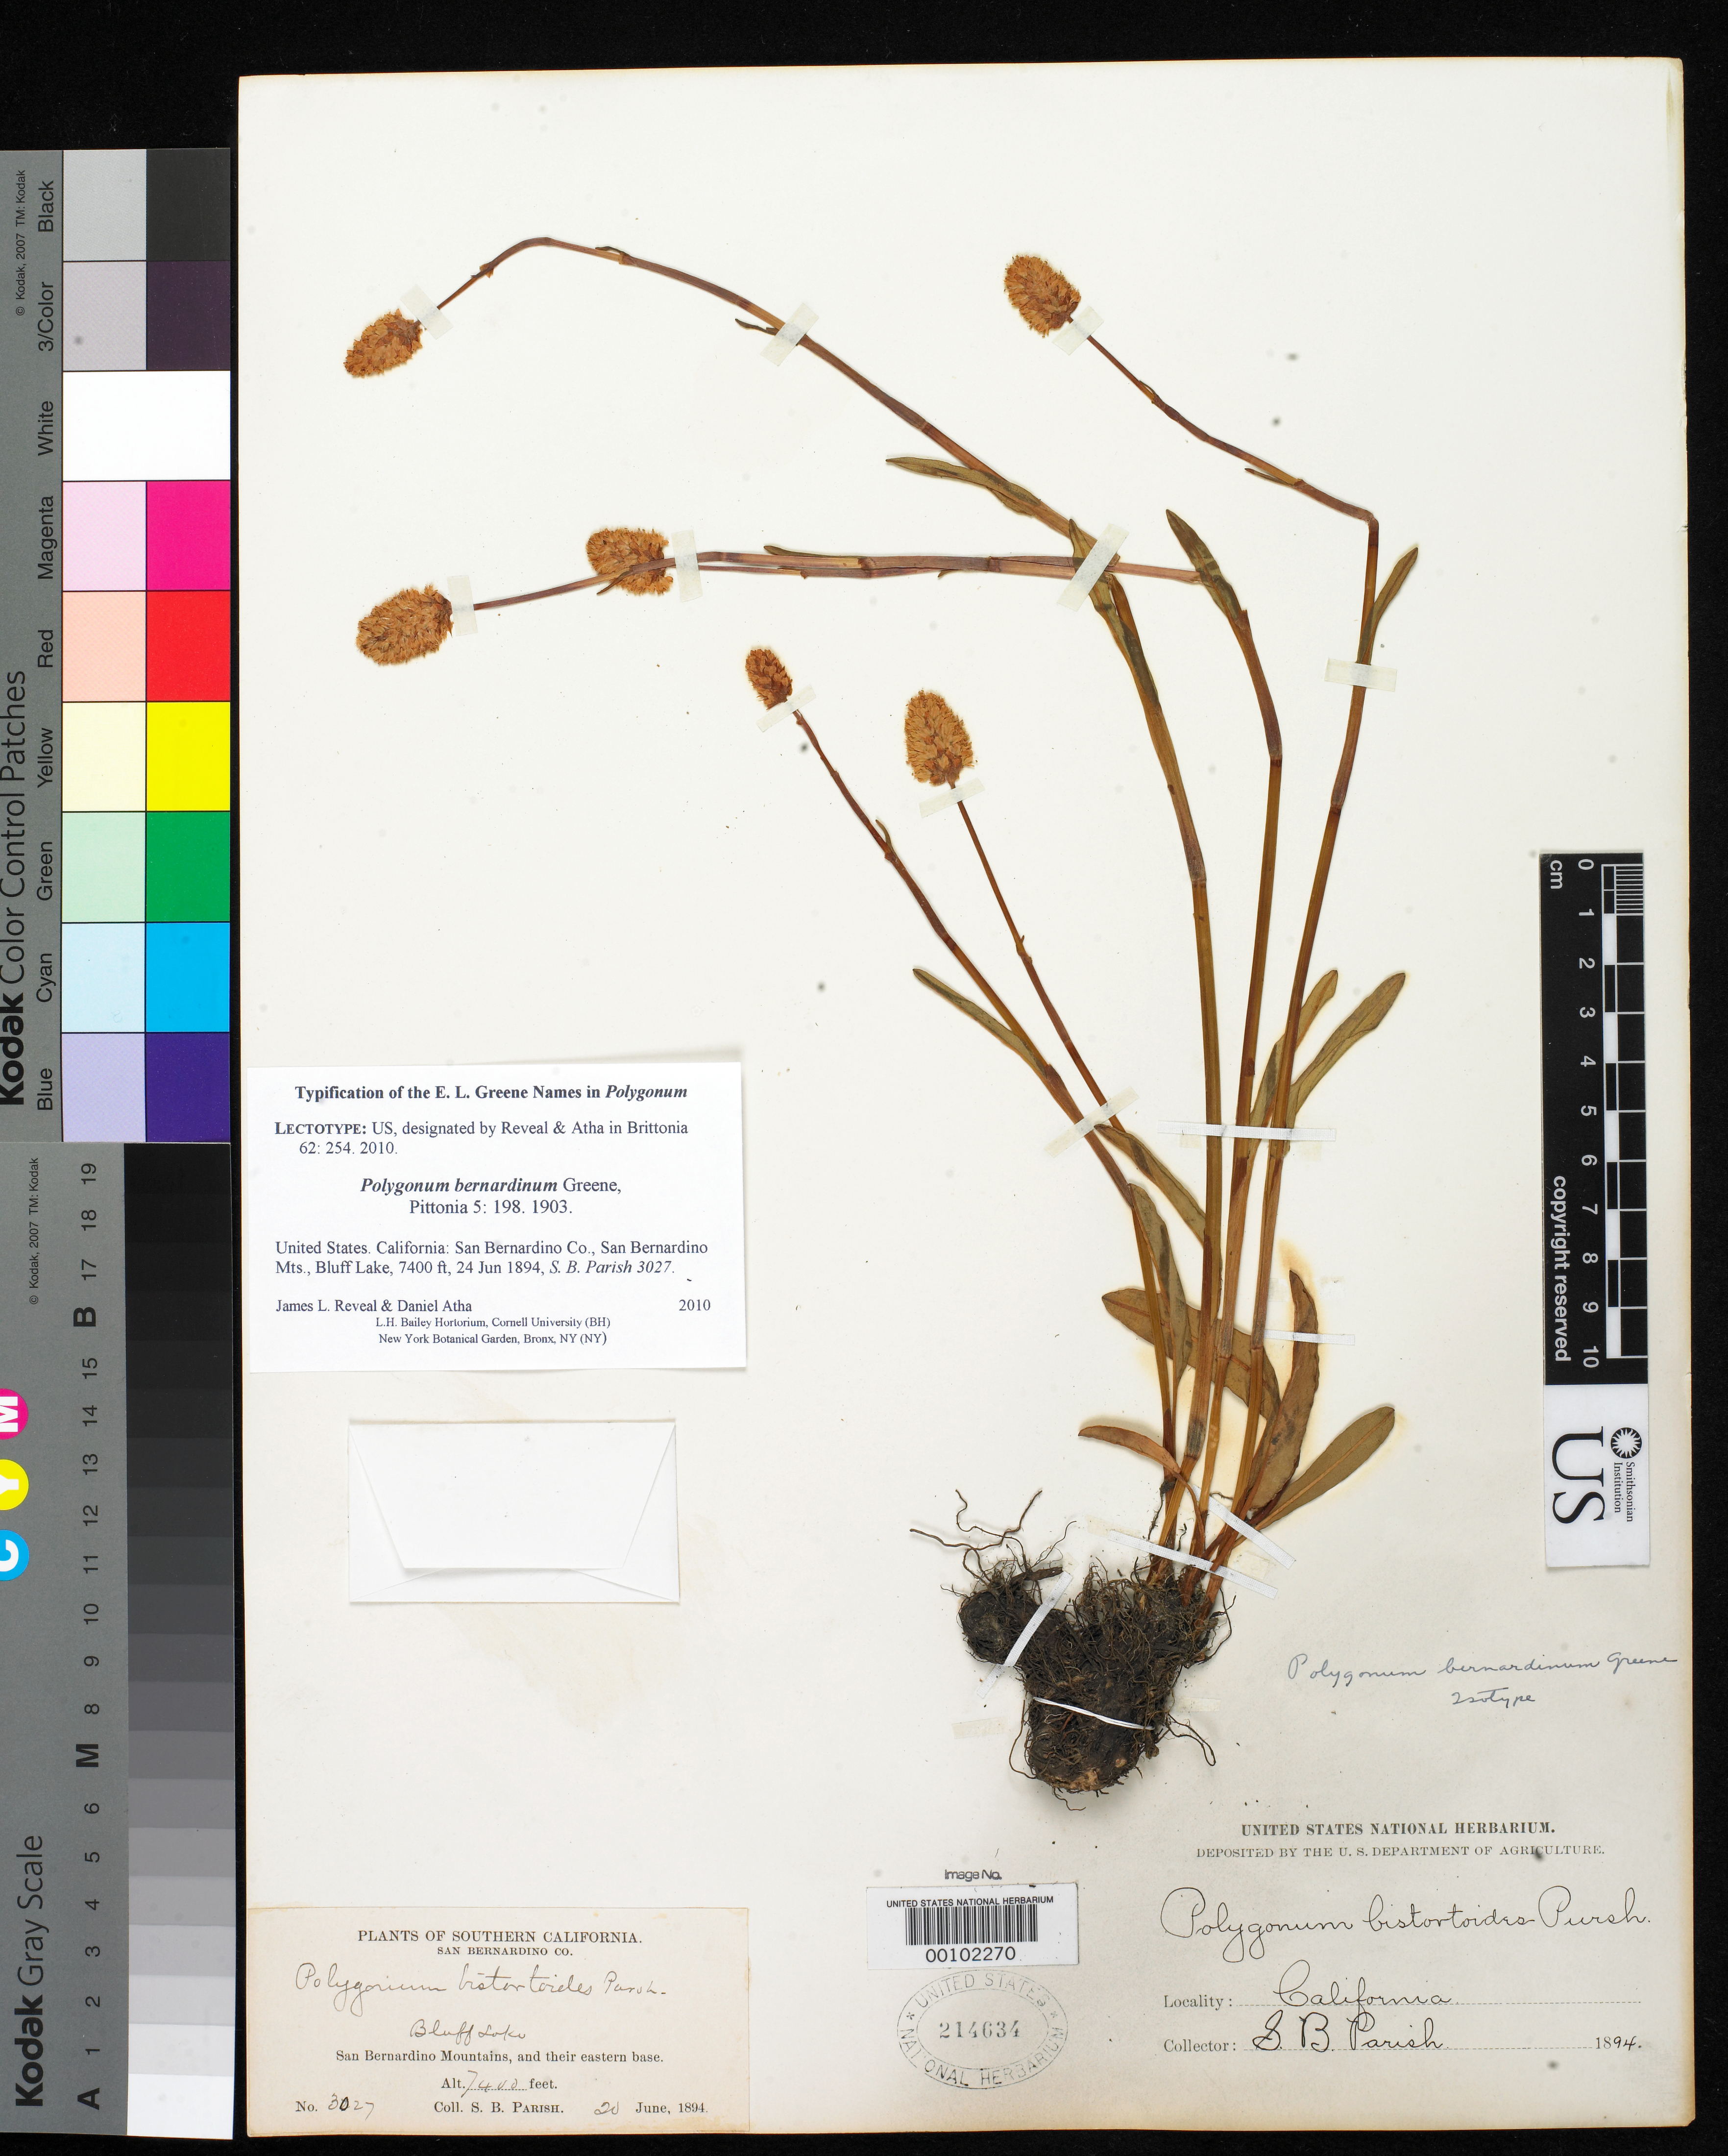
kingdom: Plantae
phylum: Tracheophyta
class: Magnoliopsida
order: Caryophyllales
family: Polygonaceae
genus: Polygonum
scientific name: Polygonum bernardinum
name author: Greene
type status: Lectotype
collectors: S. B. Parish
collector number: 3027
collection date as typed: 20 Jun 1894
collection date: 1894-06-20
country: United States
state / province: California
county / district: San Bernardino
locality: San Bernadino Mountains, and their eastern base. Bluff Lake.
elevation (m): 2256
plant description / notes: Protologue and lectotypification (as published and annotated) cites collection date as 24 June 1894 (20 June on label).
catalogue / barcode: US 214634